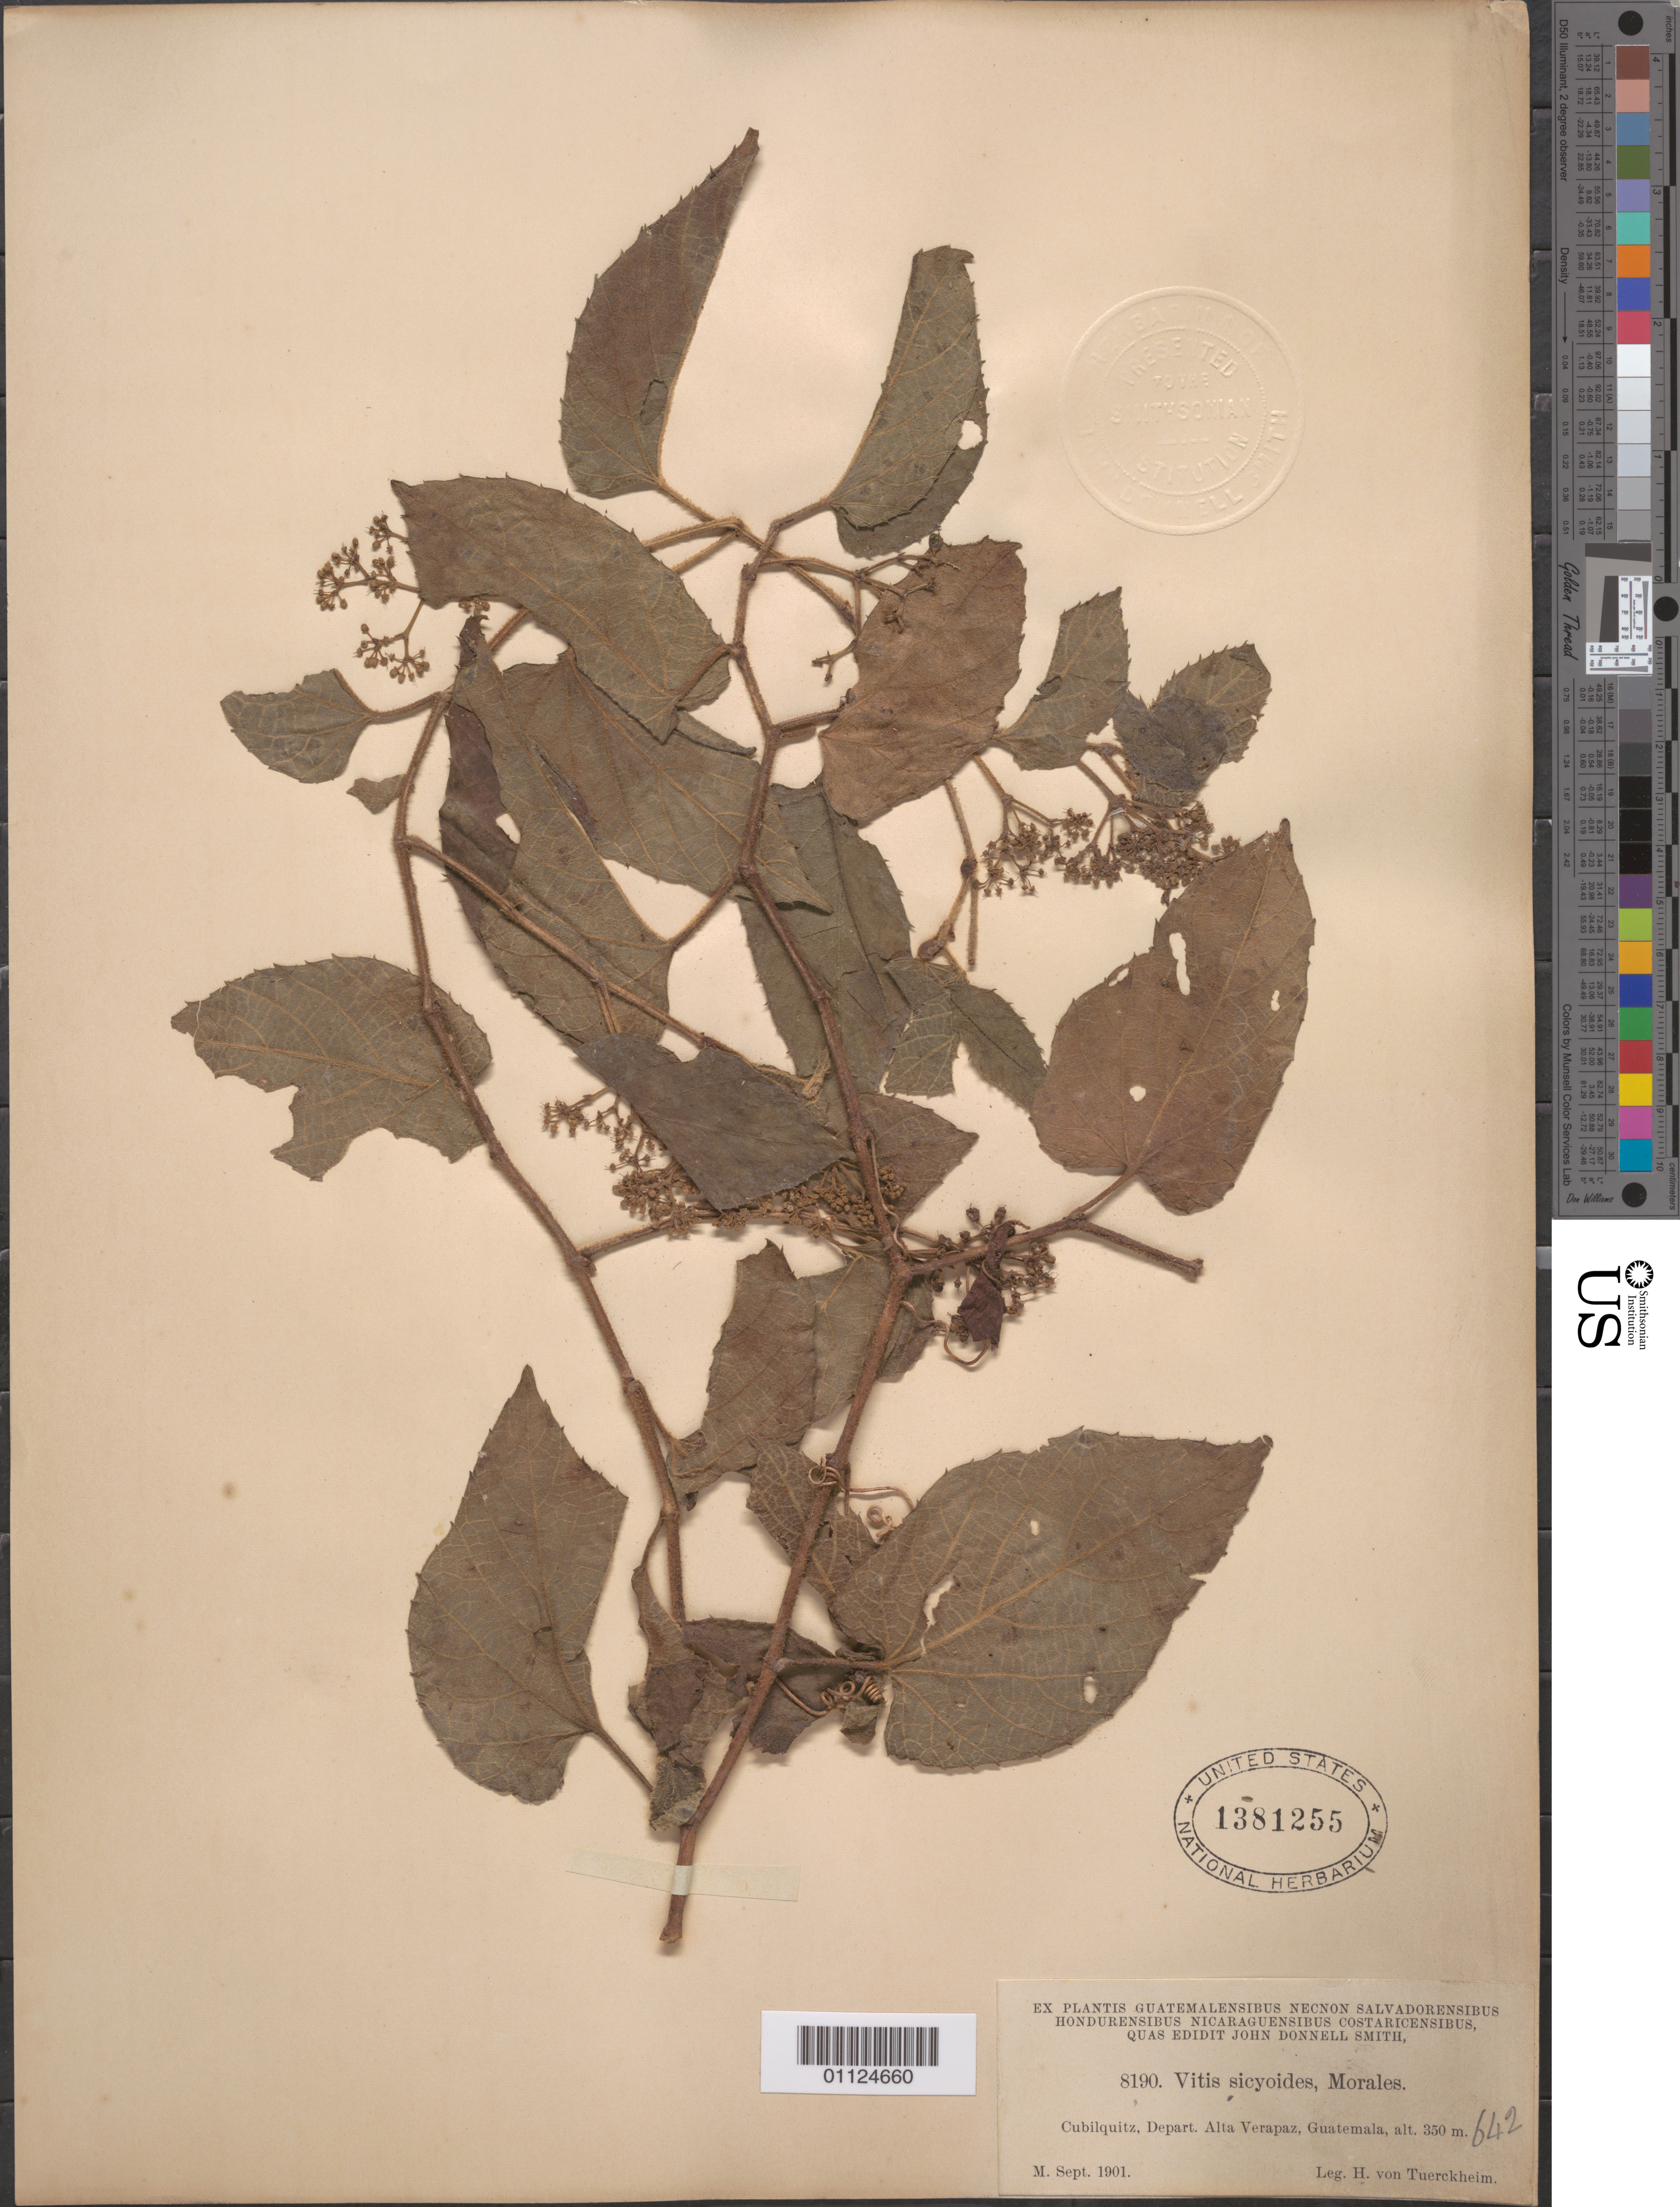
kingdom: Plantae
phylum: Tracheophyta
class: Magnoliopsida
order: Vitales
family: Vitaceae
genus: Cissus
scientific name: Cissus verticillata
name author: (L.) Nicolson & C.E. Jarvis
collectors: ex Herb. John Donnell Smith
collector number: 8190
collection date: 1901-09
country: Guatemala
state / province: Alta Verapaz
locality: Cubilquitz.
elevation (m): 350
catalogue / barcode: US 1381255